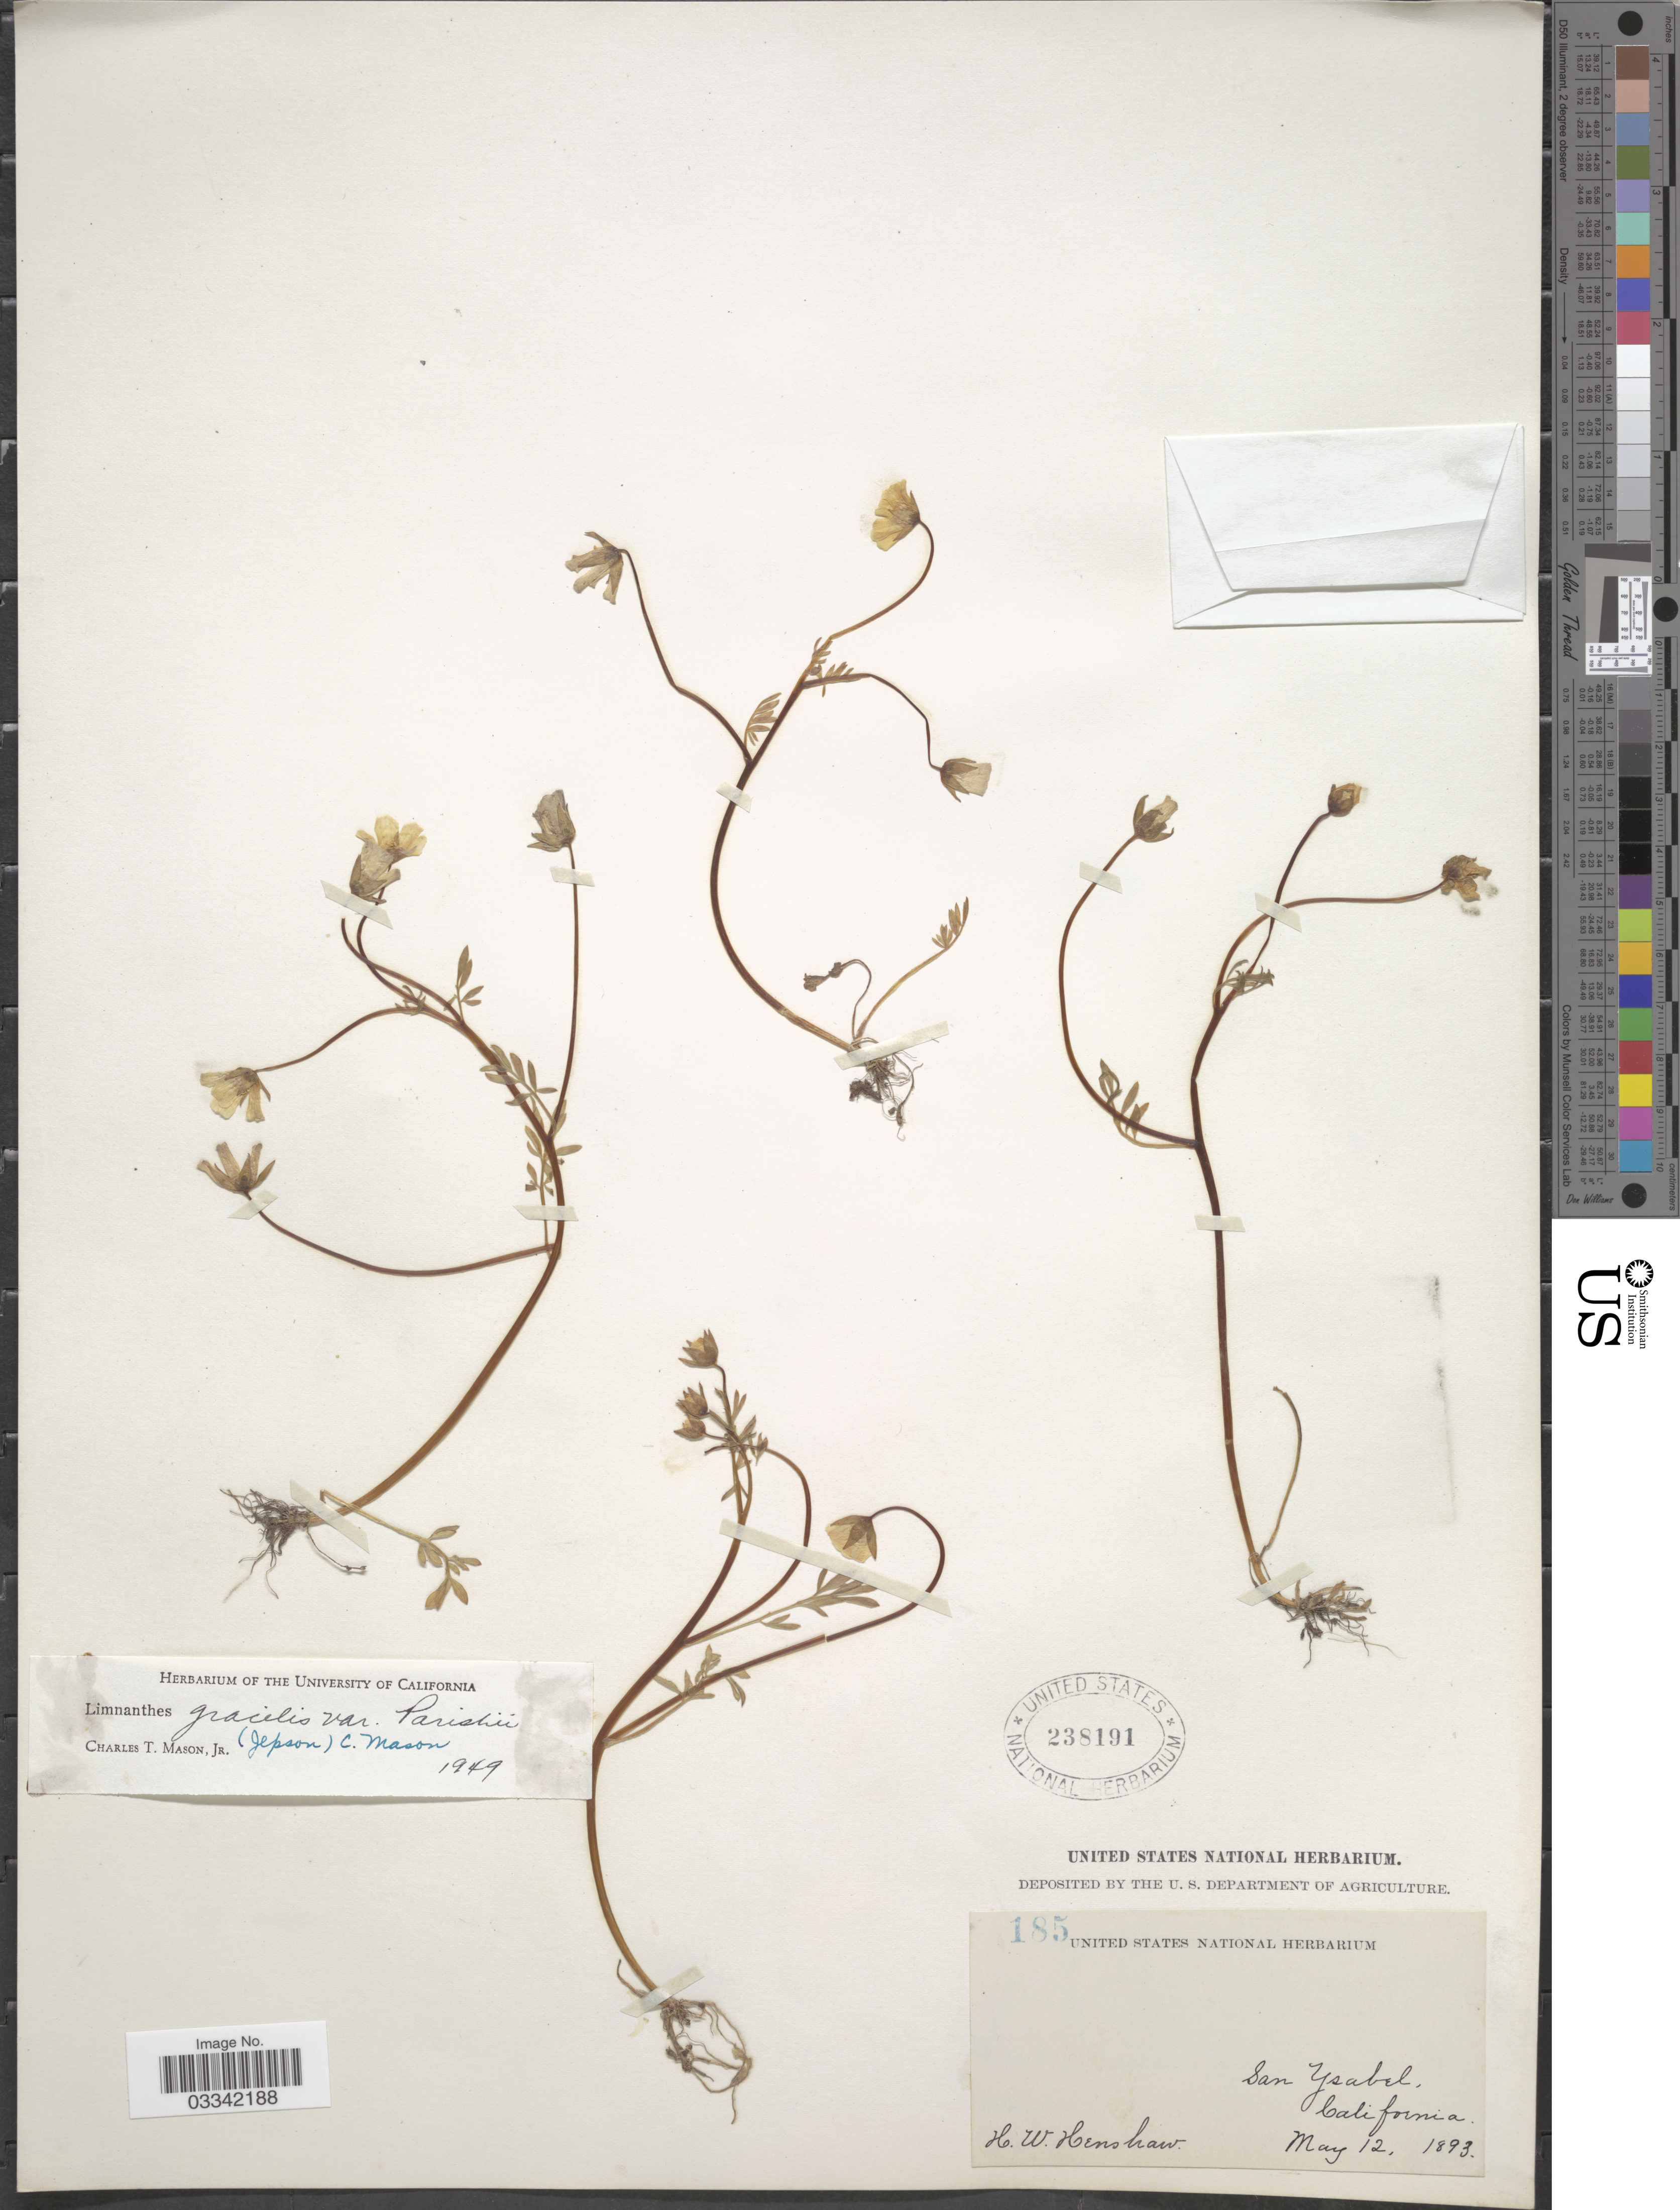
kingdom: Plantae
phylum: Tracheophyta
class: Magnoliopsida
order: Brassicales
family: Limnanthaceae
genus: Limnanthes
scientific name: Limnanthes alba subsp. parishii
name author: (Jeps.) Morin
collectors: H. Henshaw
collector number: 185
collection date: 1893-05-12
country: United States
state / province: California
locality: San Ysabel.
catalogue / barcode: US 238191